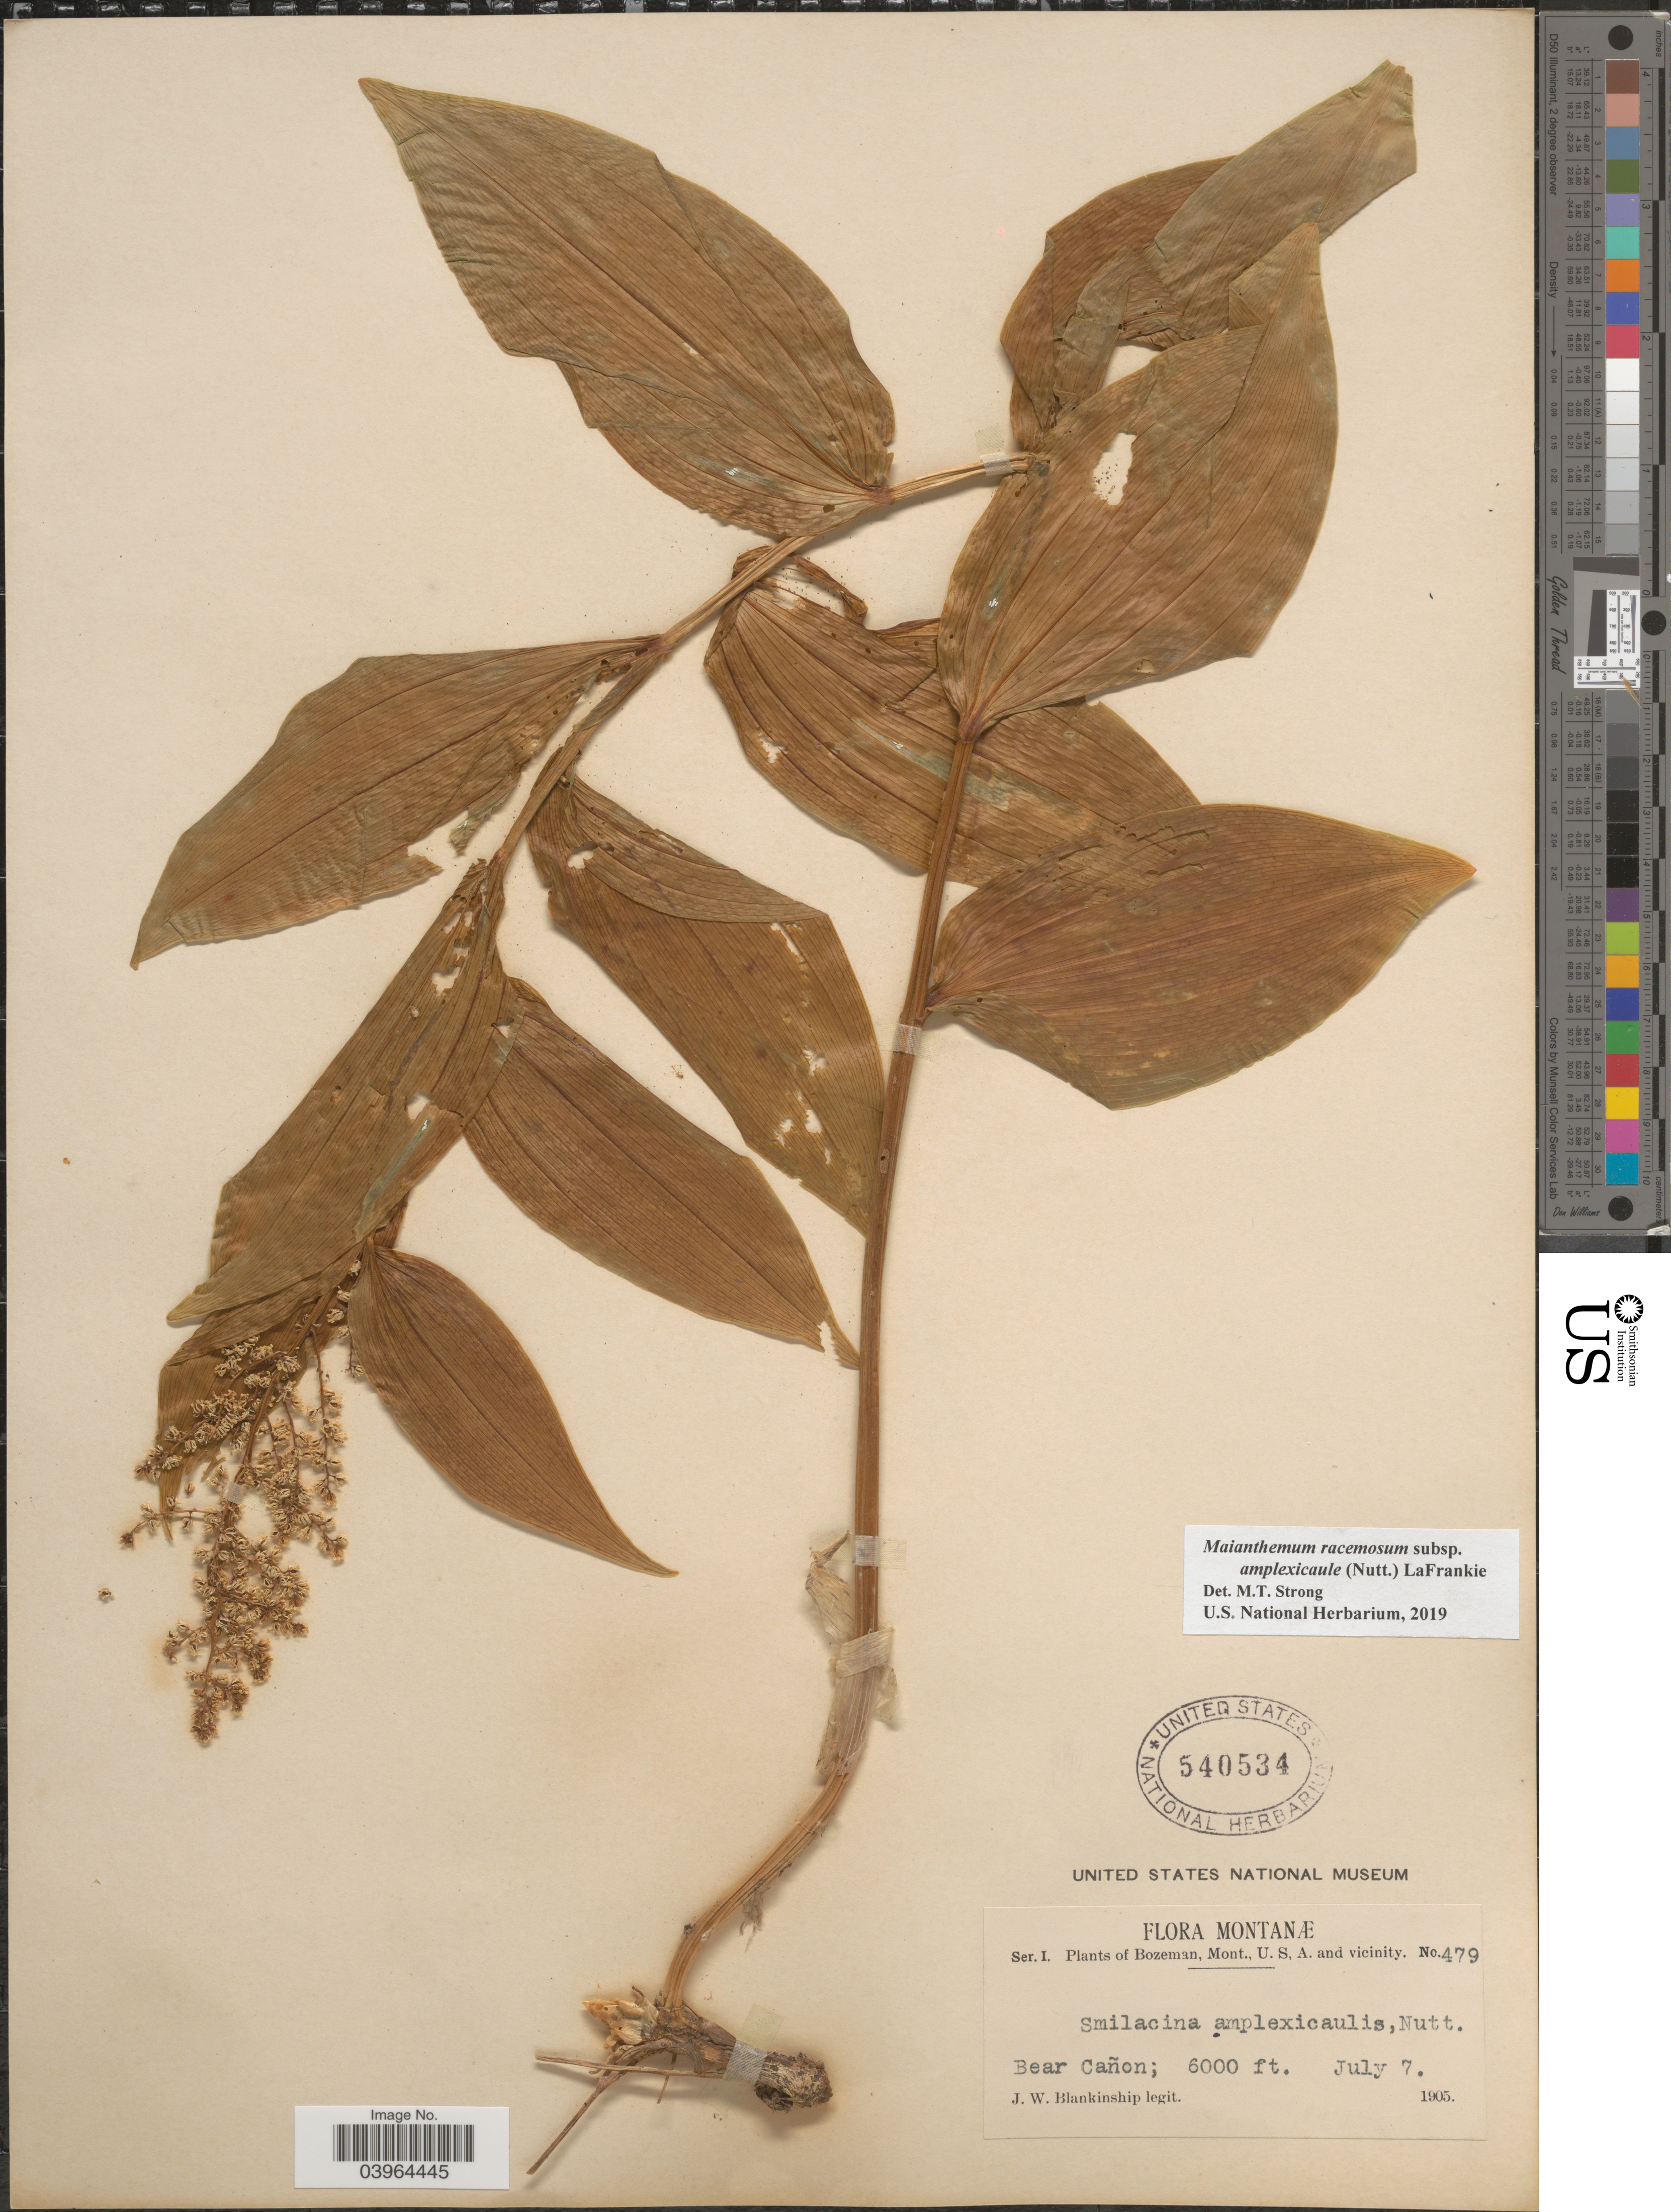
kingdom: Plantae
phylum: Tracheophyta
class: Liliopsida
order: Asparagales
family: Asparagaceae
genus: Maianthemum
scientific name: Maianthemum racemosum subsp. amplexicaule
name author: (Nutt.) LaFrankie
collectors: J. W. Blankinship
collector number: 479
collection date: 1905-07-07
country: United States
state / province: Montana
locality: Bozeman, Mont., U.S.A. and vicinity. Bear Cañon.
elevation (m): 1829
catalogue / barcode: US 540534